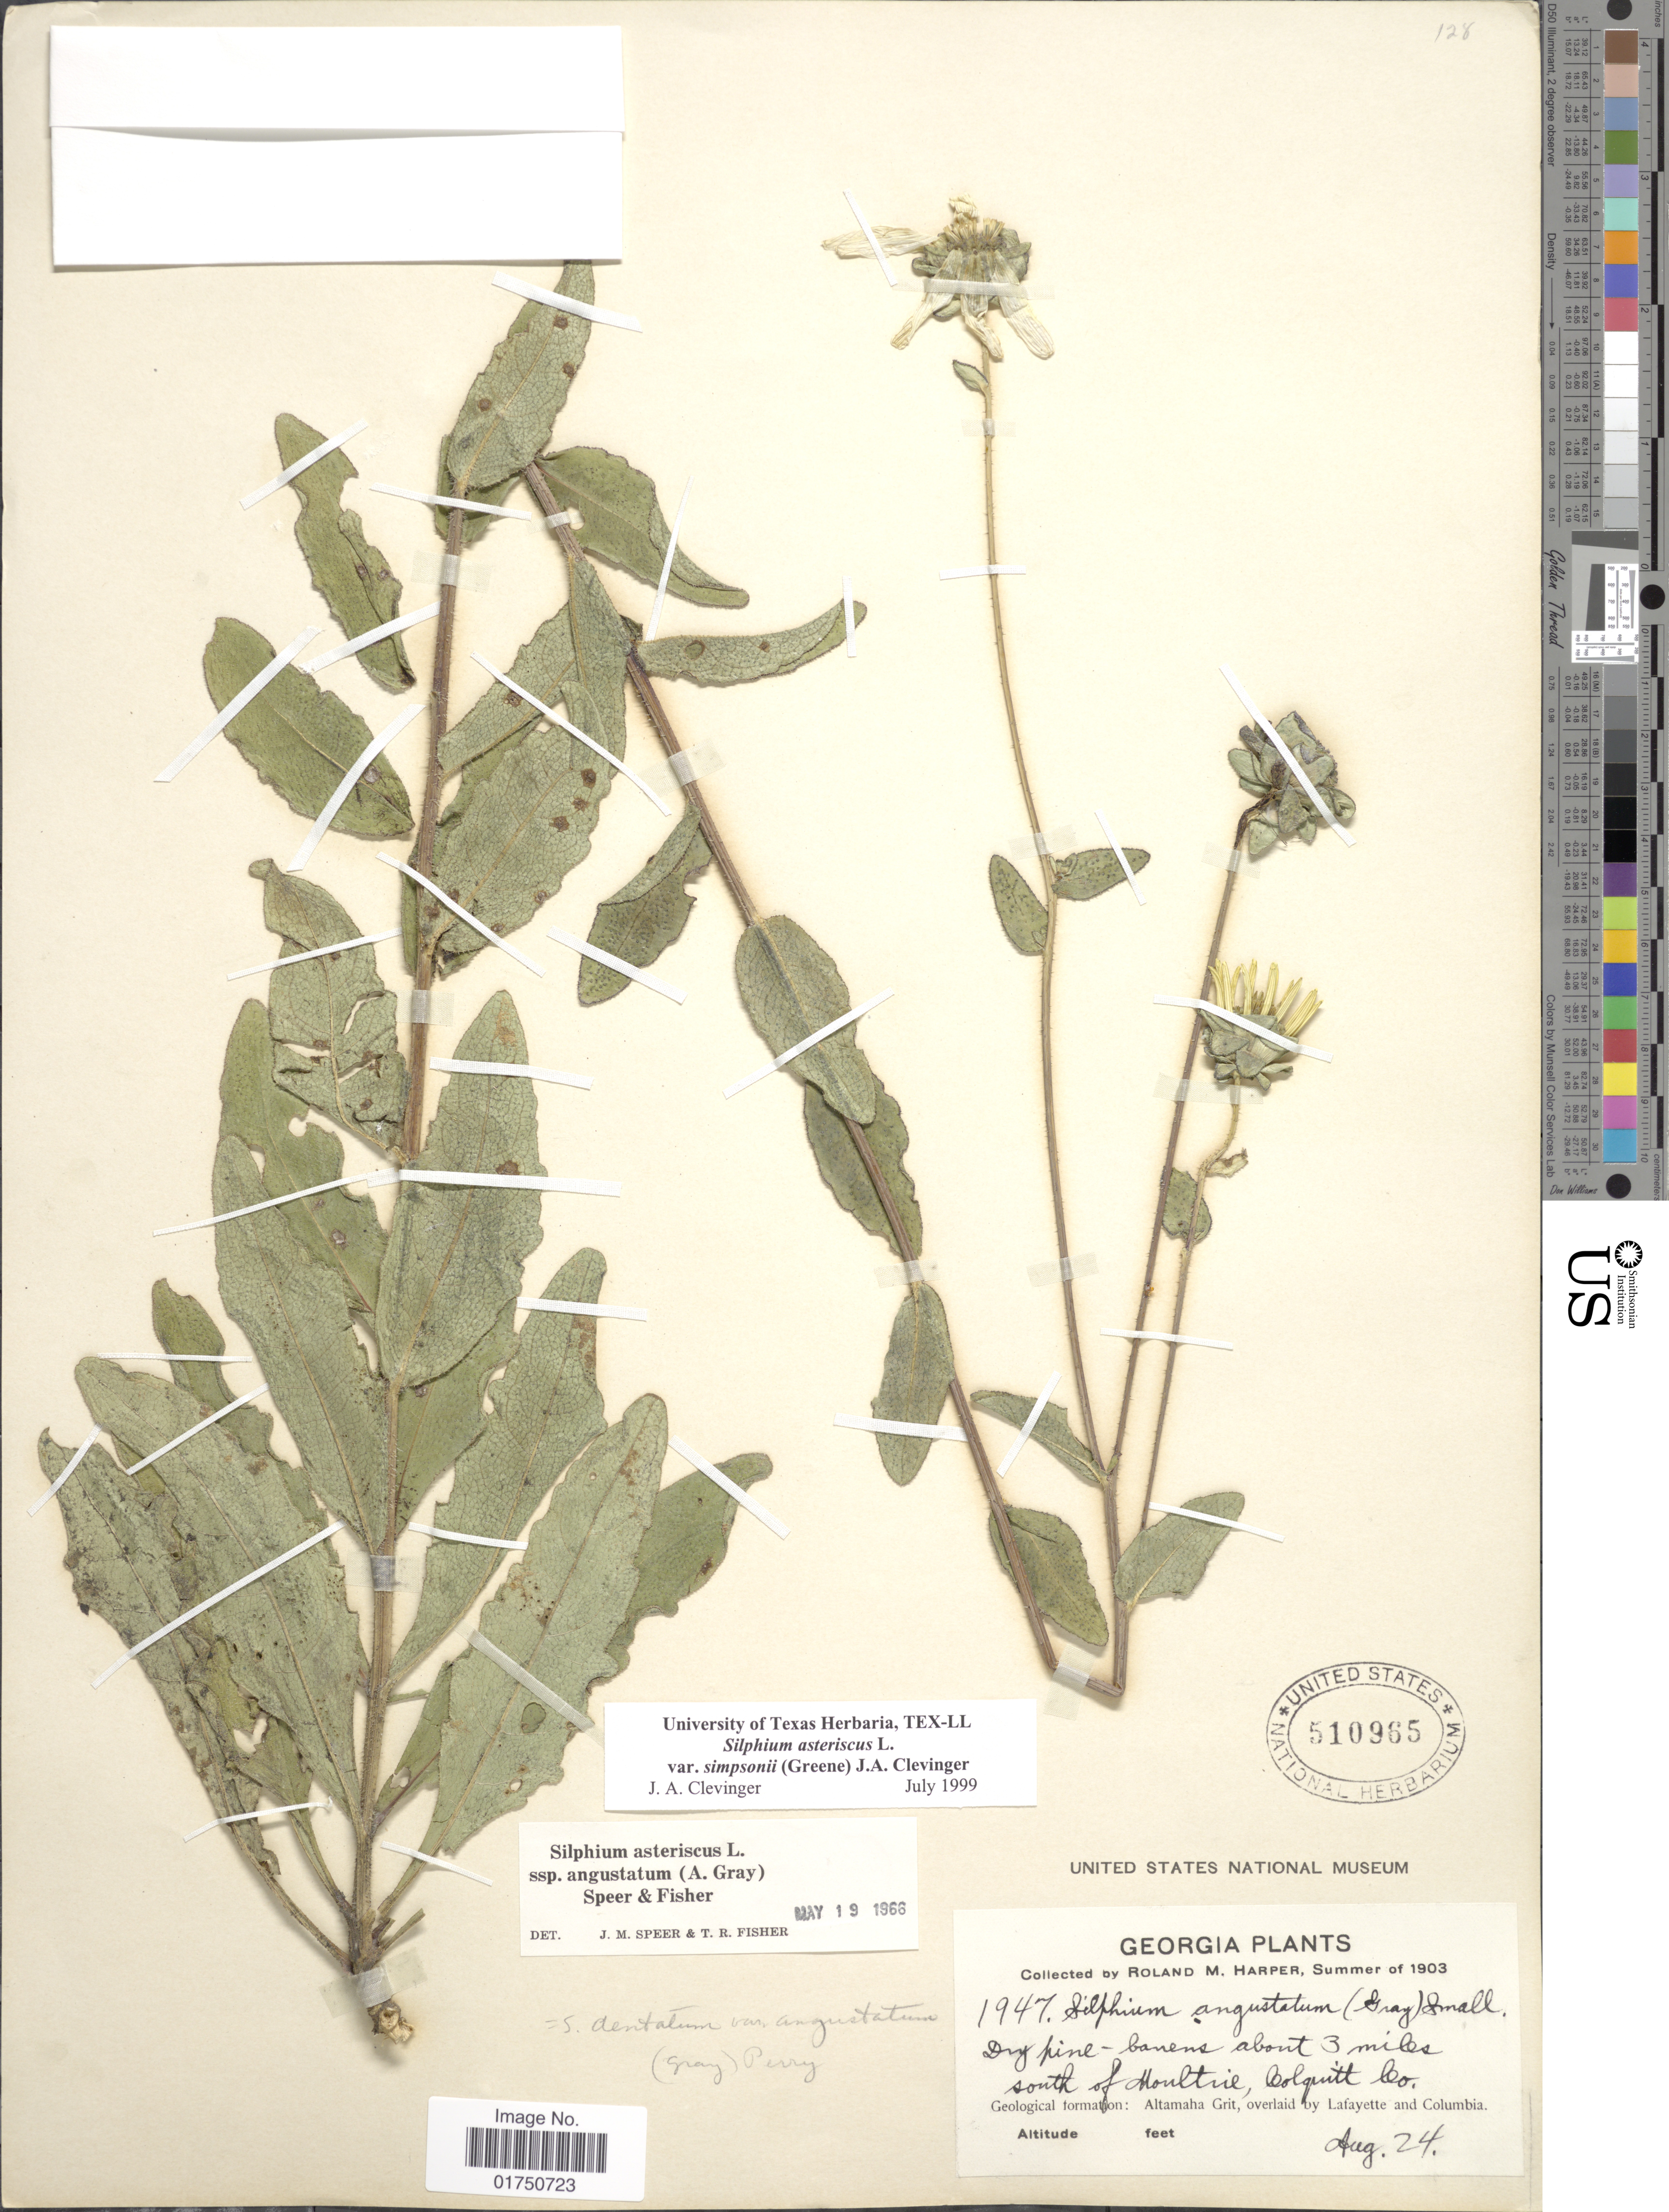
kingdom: Plantae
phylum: Tracheophyta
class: Magnoliopsida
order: Asterales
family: Asteraceae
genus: Silphium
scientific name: Silphium asteriscus var. simpsonii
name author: (Greene) Clevinger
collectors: R. M. Harper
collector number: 1947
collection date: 1903-08-24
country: United States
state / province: Georgia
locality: Dry pine-barrens about 3 miles south of Moutrie, Colquitt Co. Geological formation: Altamaha Grit, overlaid by Lafayette and Columbia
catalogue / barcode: US 510965